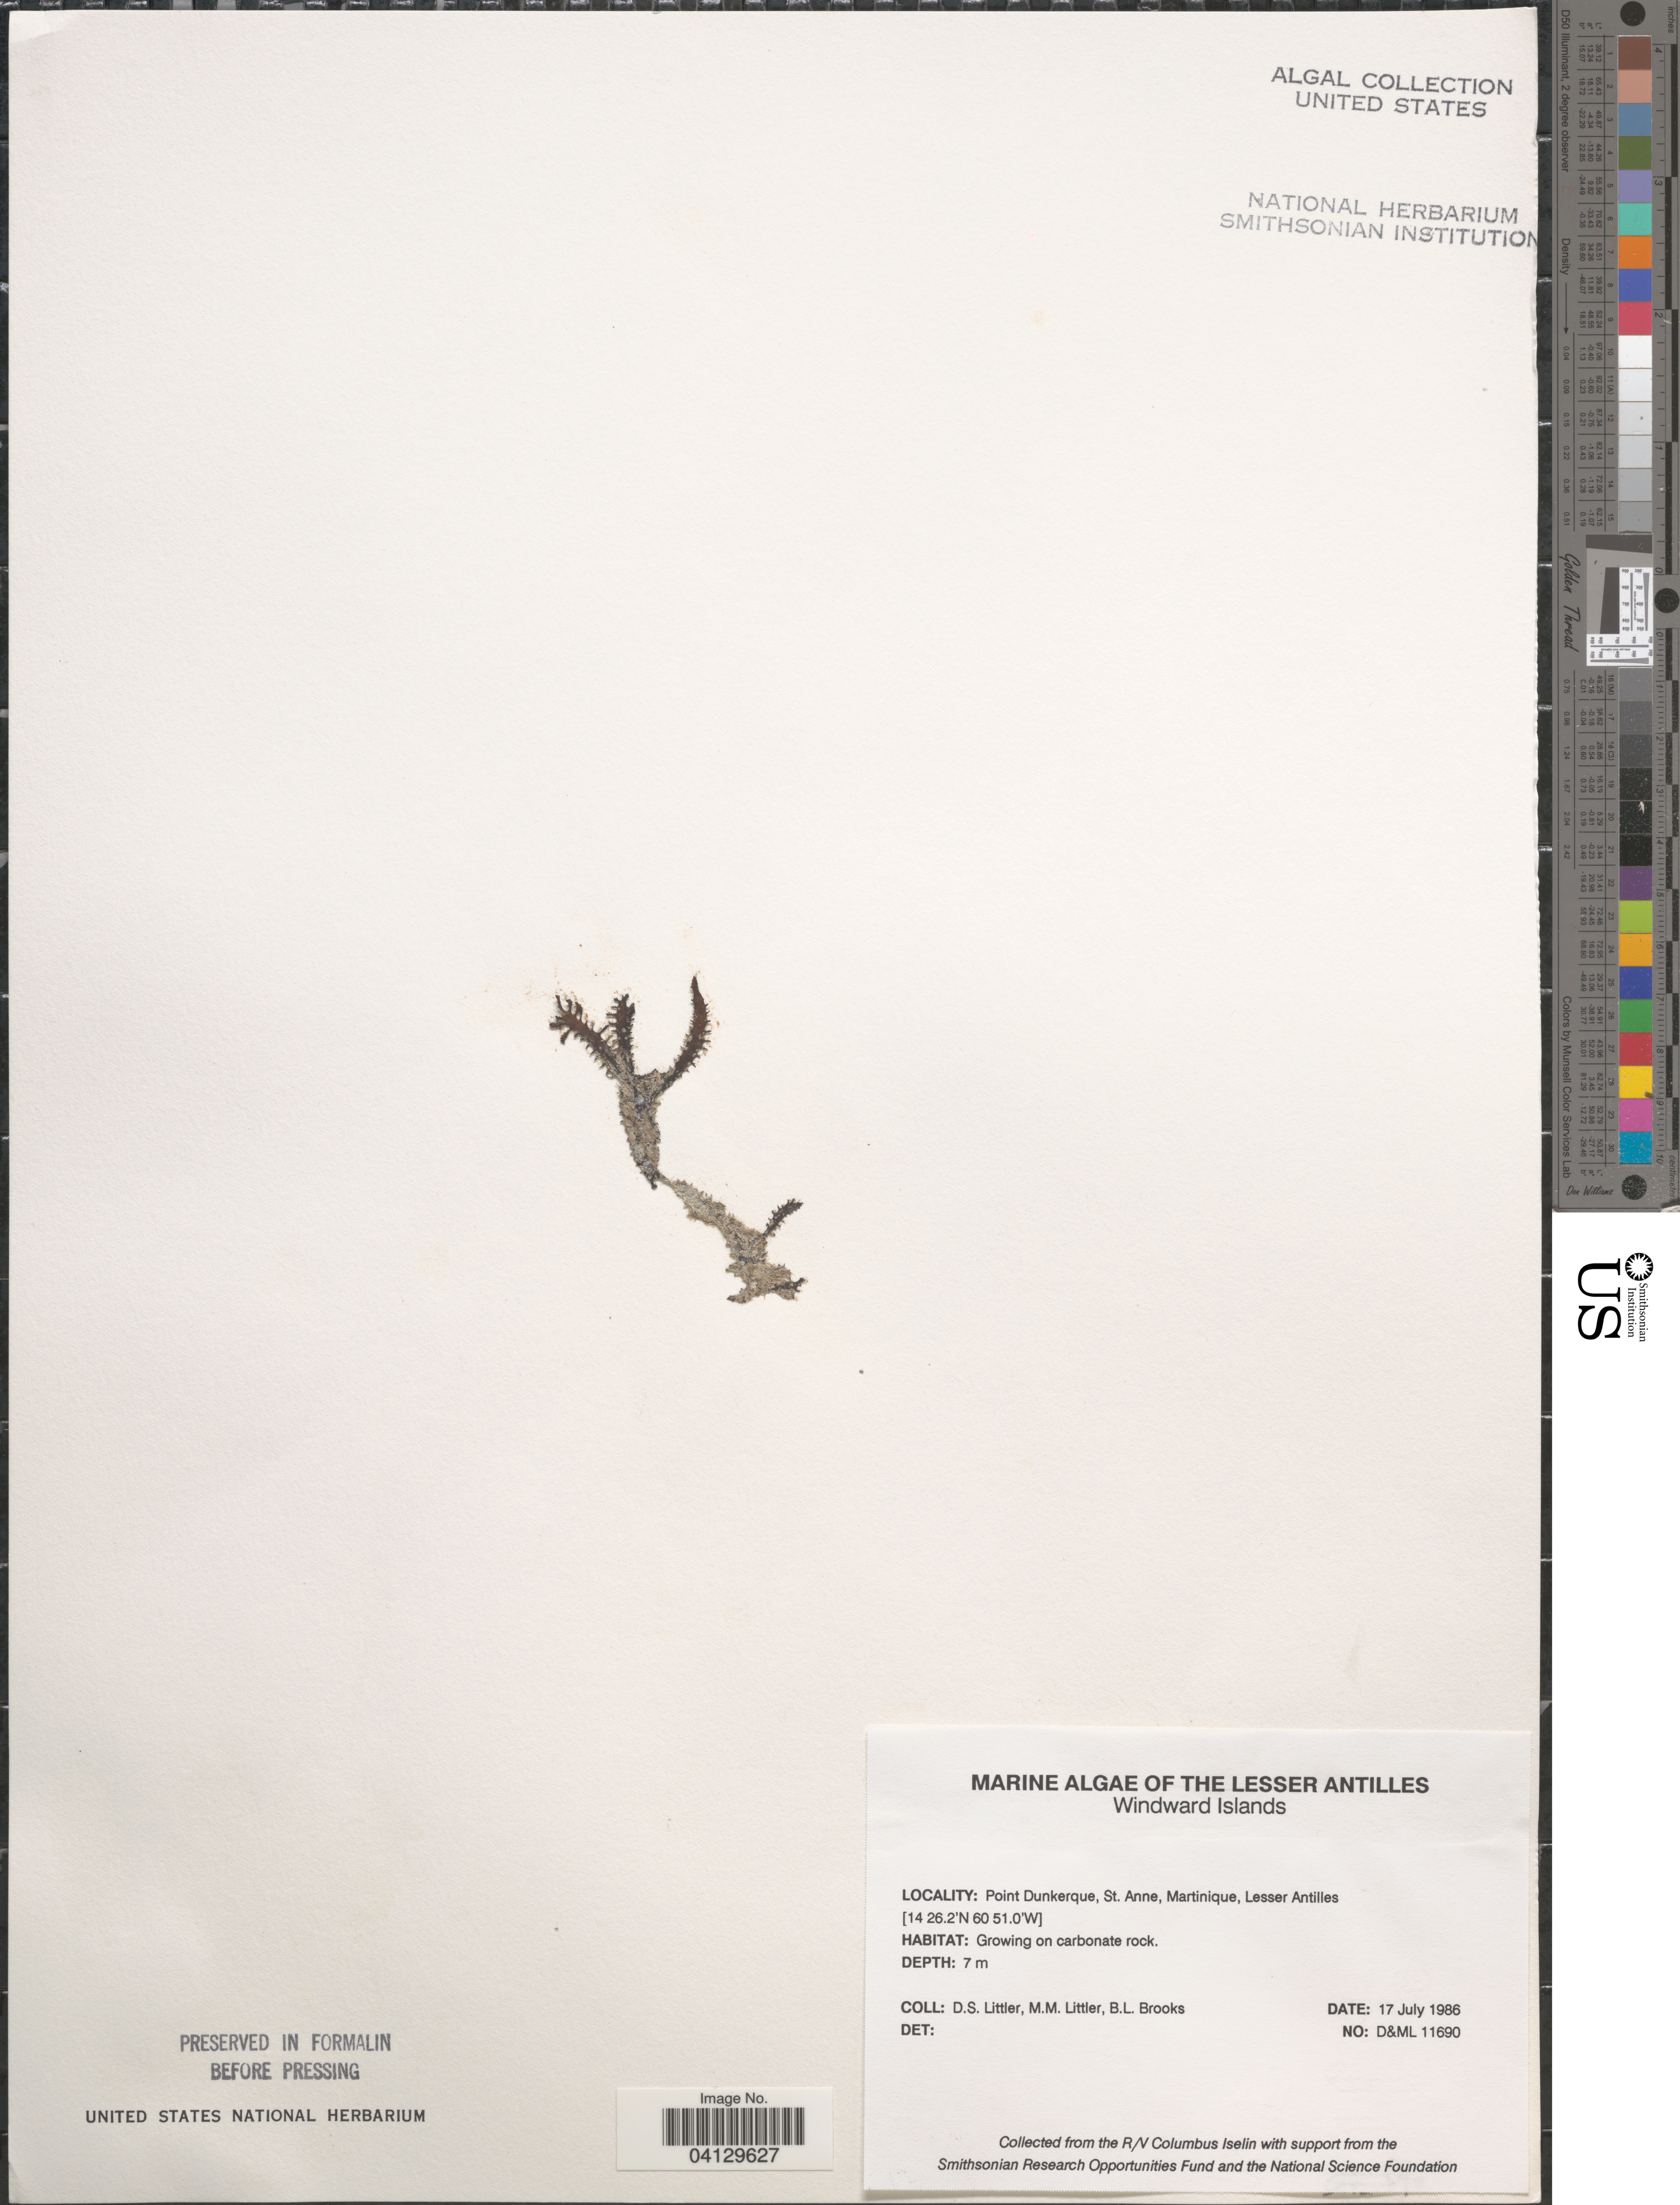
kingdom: Plantae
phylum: Rhodophyta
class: Florideophyceae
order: Corallinales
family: Corallinaceae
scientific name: Crustose Coralline Algae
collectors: D. S. Littler & B. Brooks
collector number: D&ML11690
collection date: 1986-07-17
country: Martinique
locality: The Lesser Antilles. Windward Islands. Point Dunkerque, St. Anne.